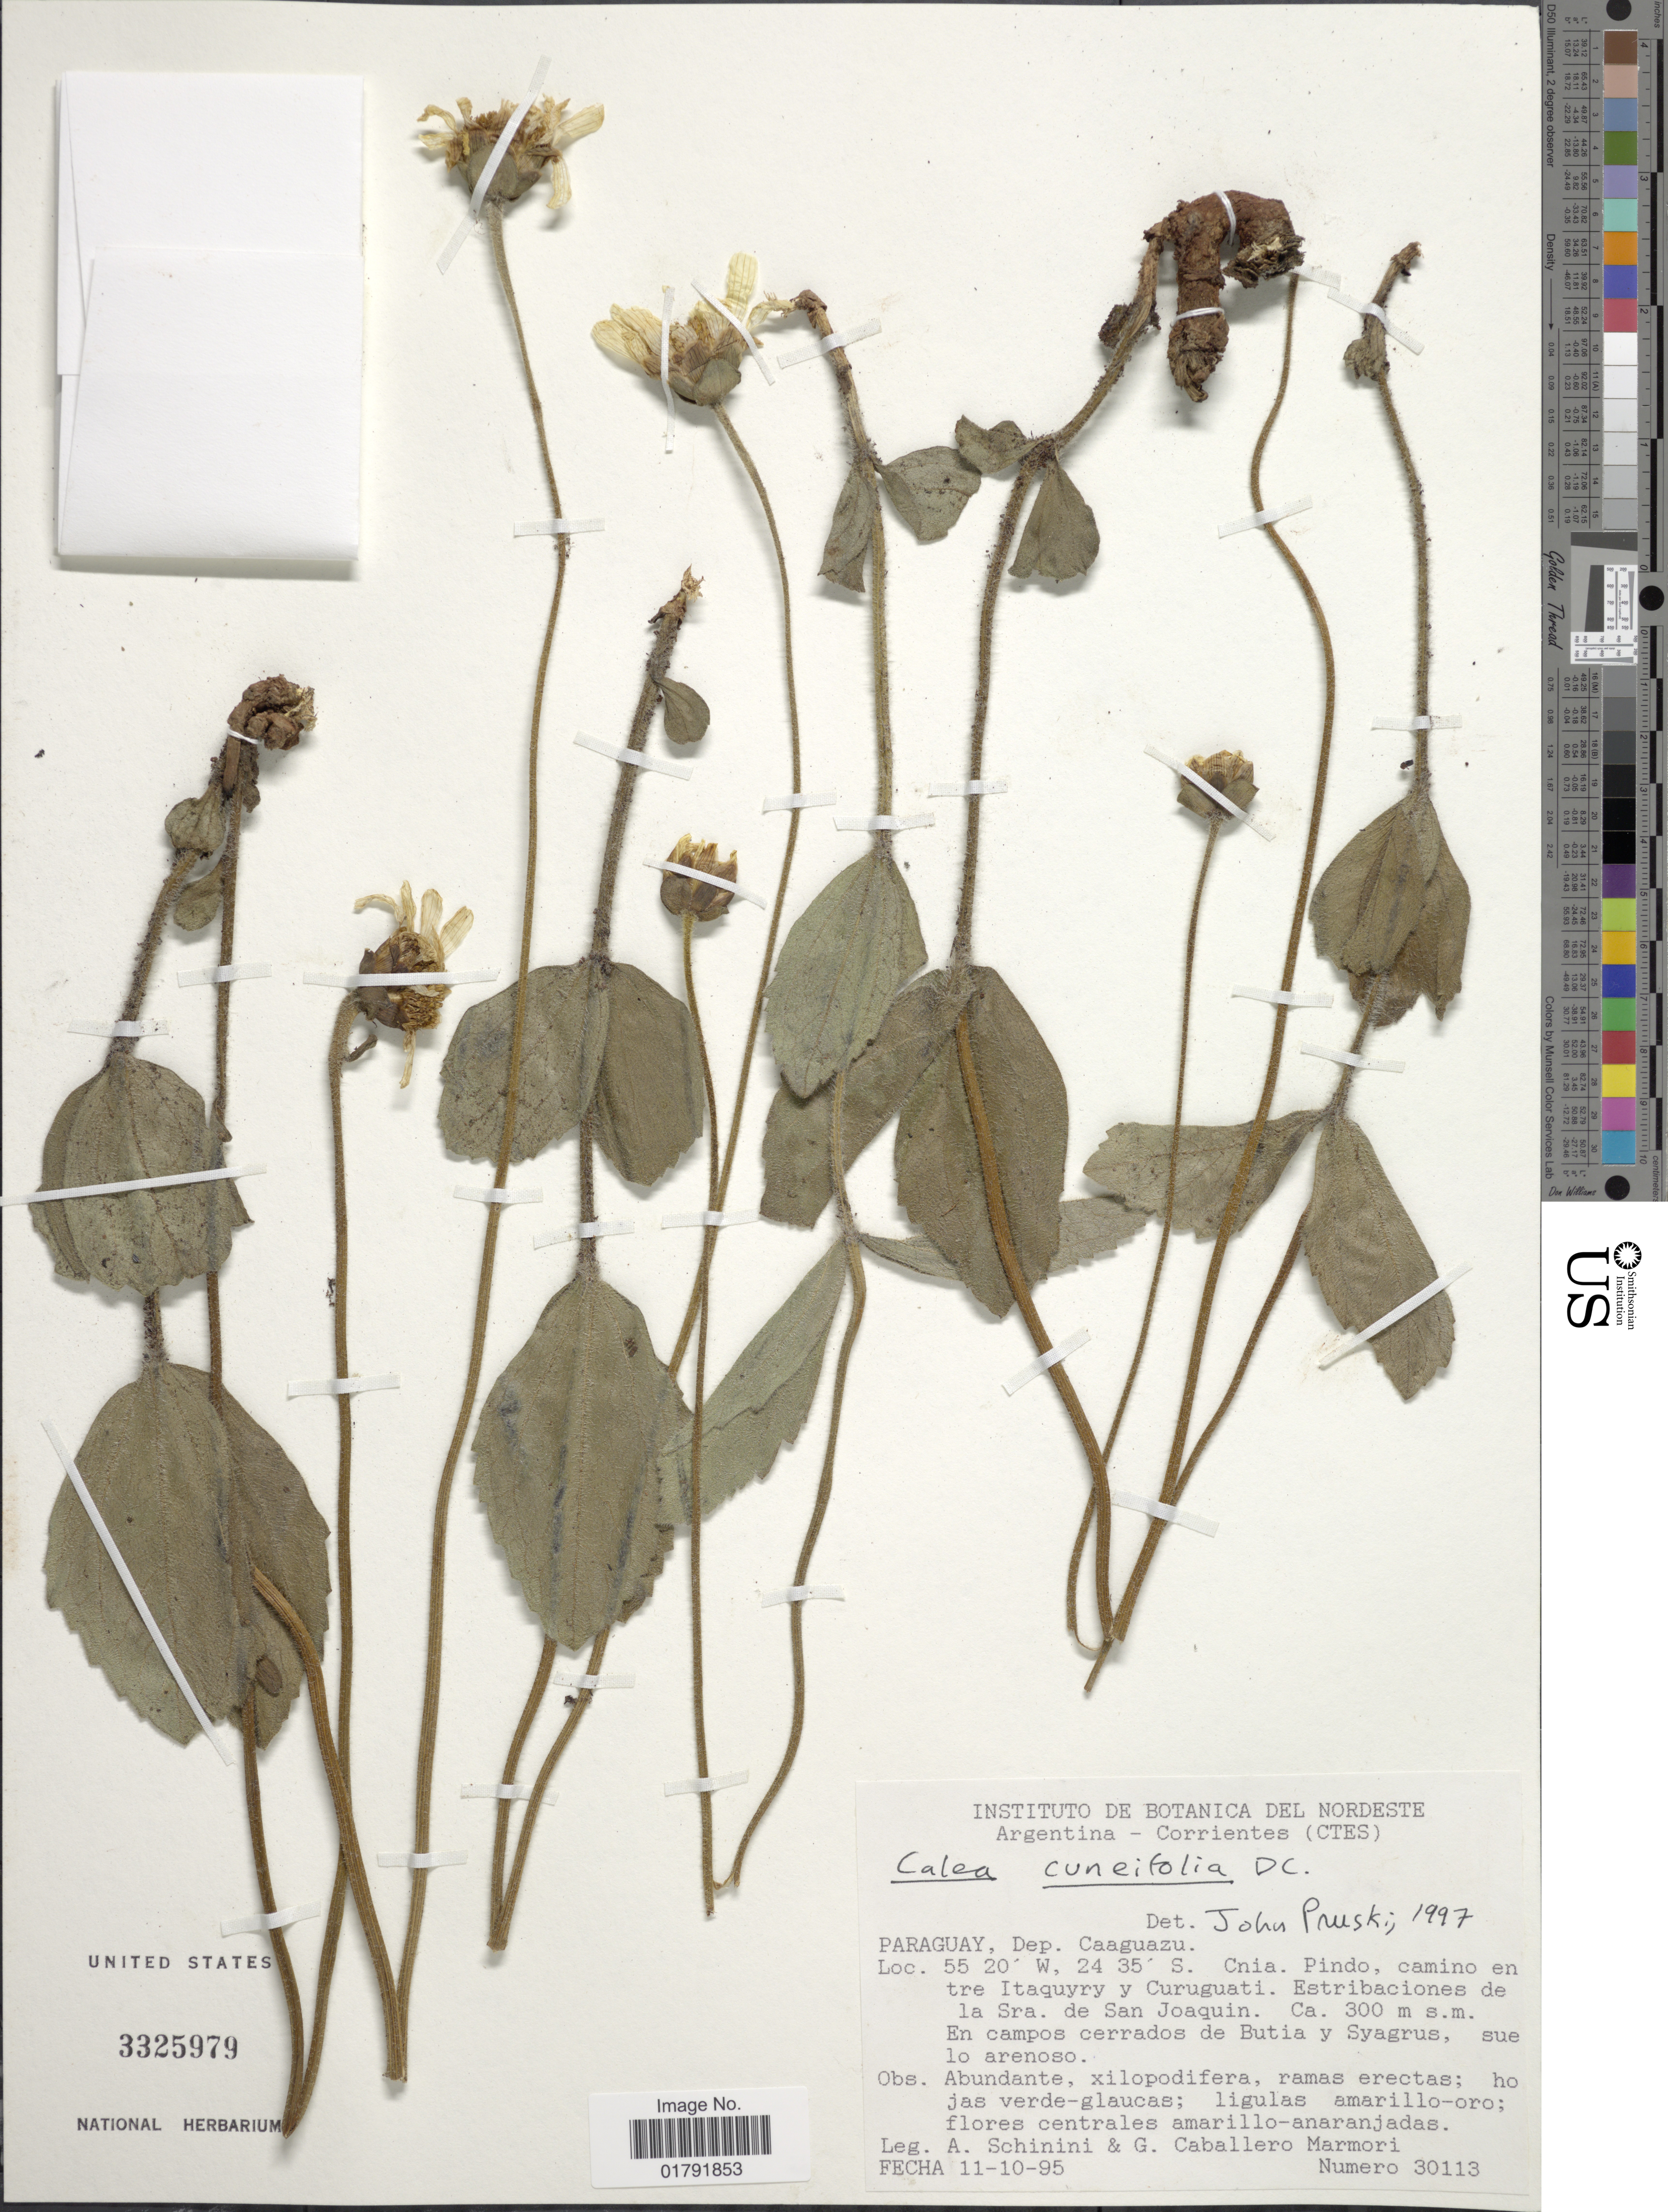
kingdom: Plantae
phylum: Tracheophyta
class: Magnoliopsida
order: Asterales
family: Asteraceae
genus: Calea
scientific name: Calea pohliana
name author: Baker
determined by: Bueno, Vinicius R.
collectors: A. Schinini & G. Caballero Marmori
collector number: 30113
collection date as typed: Transcribed d/m/y: 11/10/95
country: Paraguay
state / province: Caaguazu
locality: Cnia. Pindo, camino entre Itaguyry y Curuguati, estribaciones de la Sra. de San Joaquin, en campos cerrados de Butia y Syagrus, suelo arenoso.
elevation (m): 300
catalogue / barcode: US 3325979